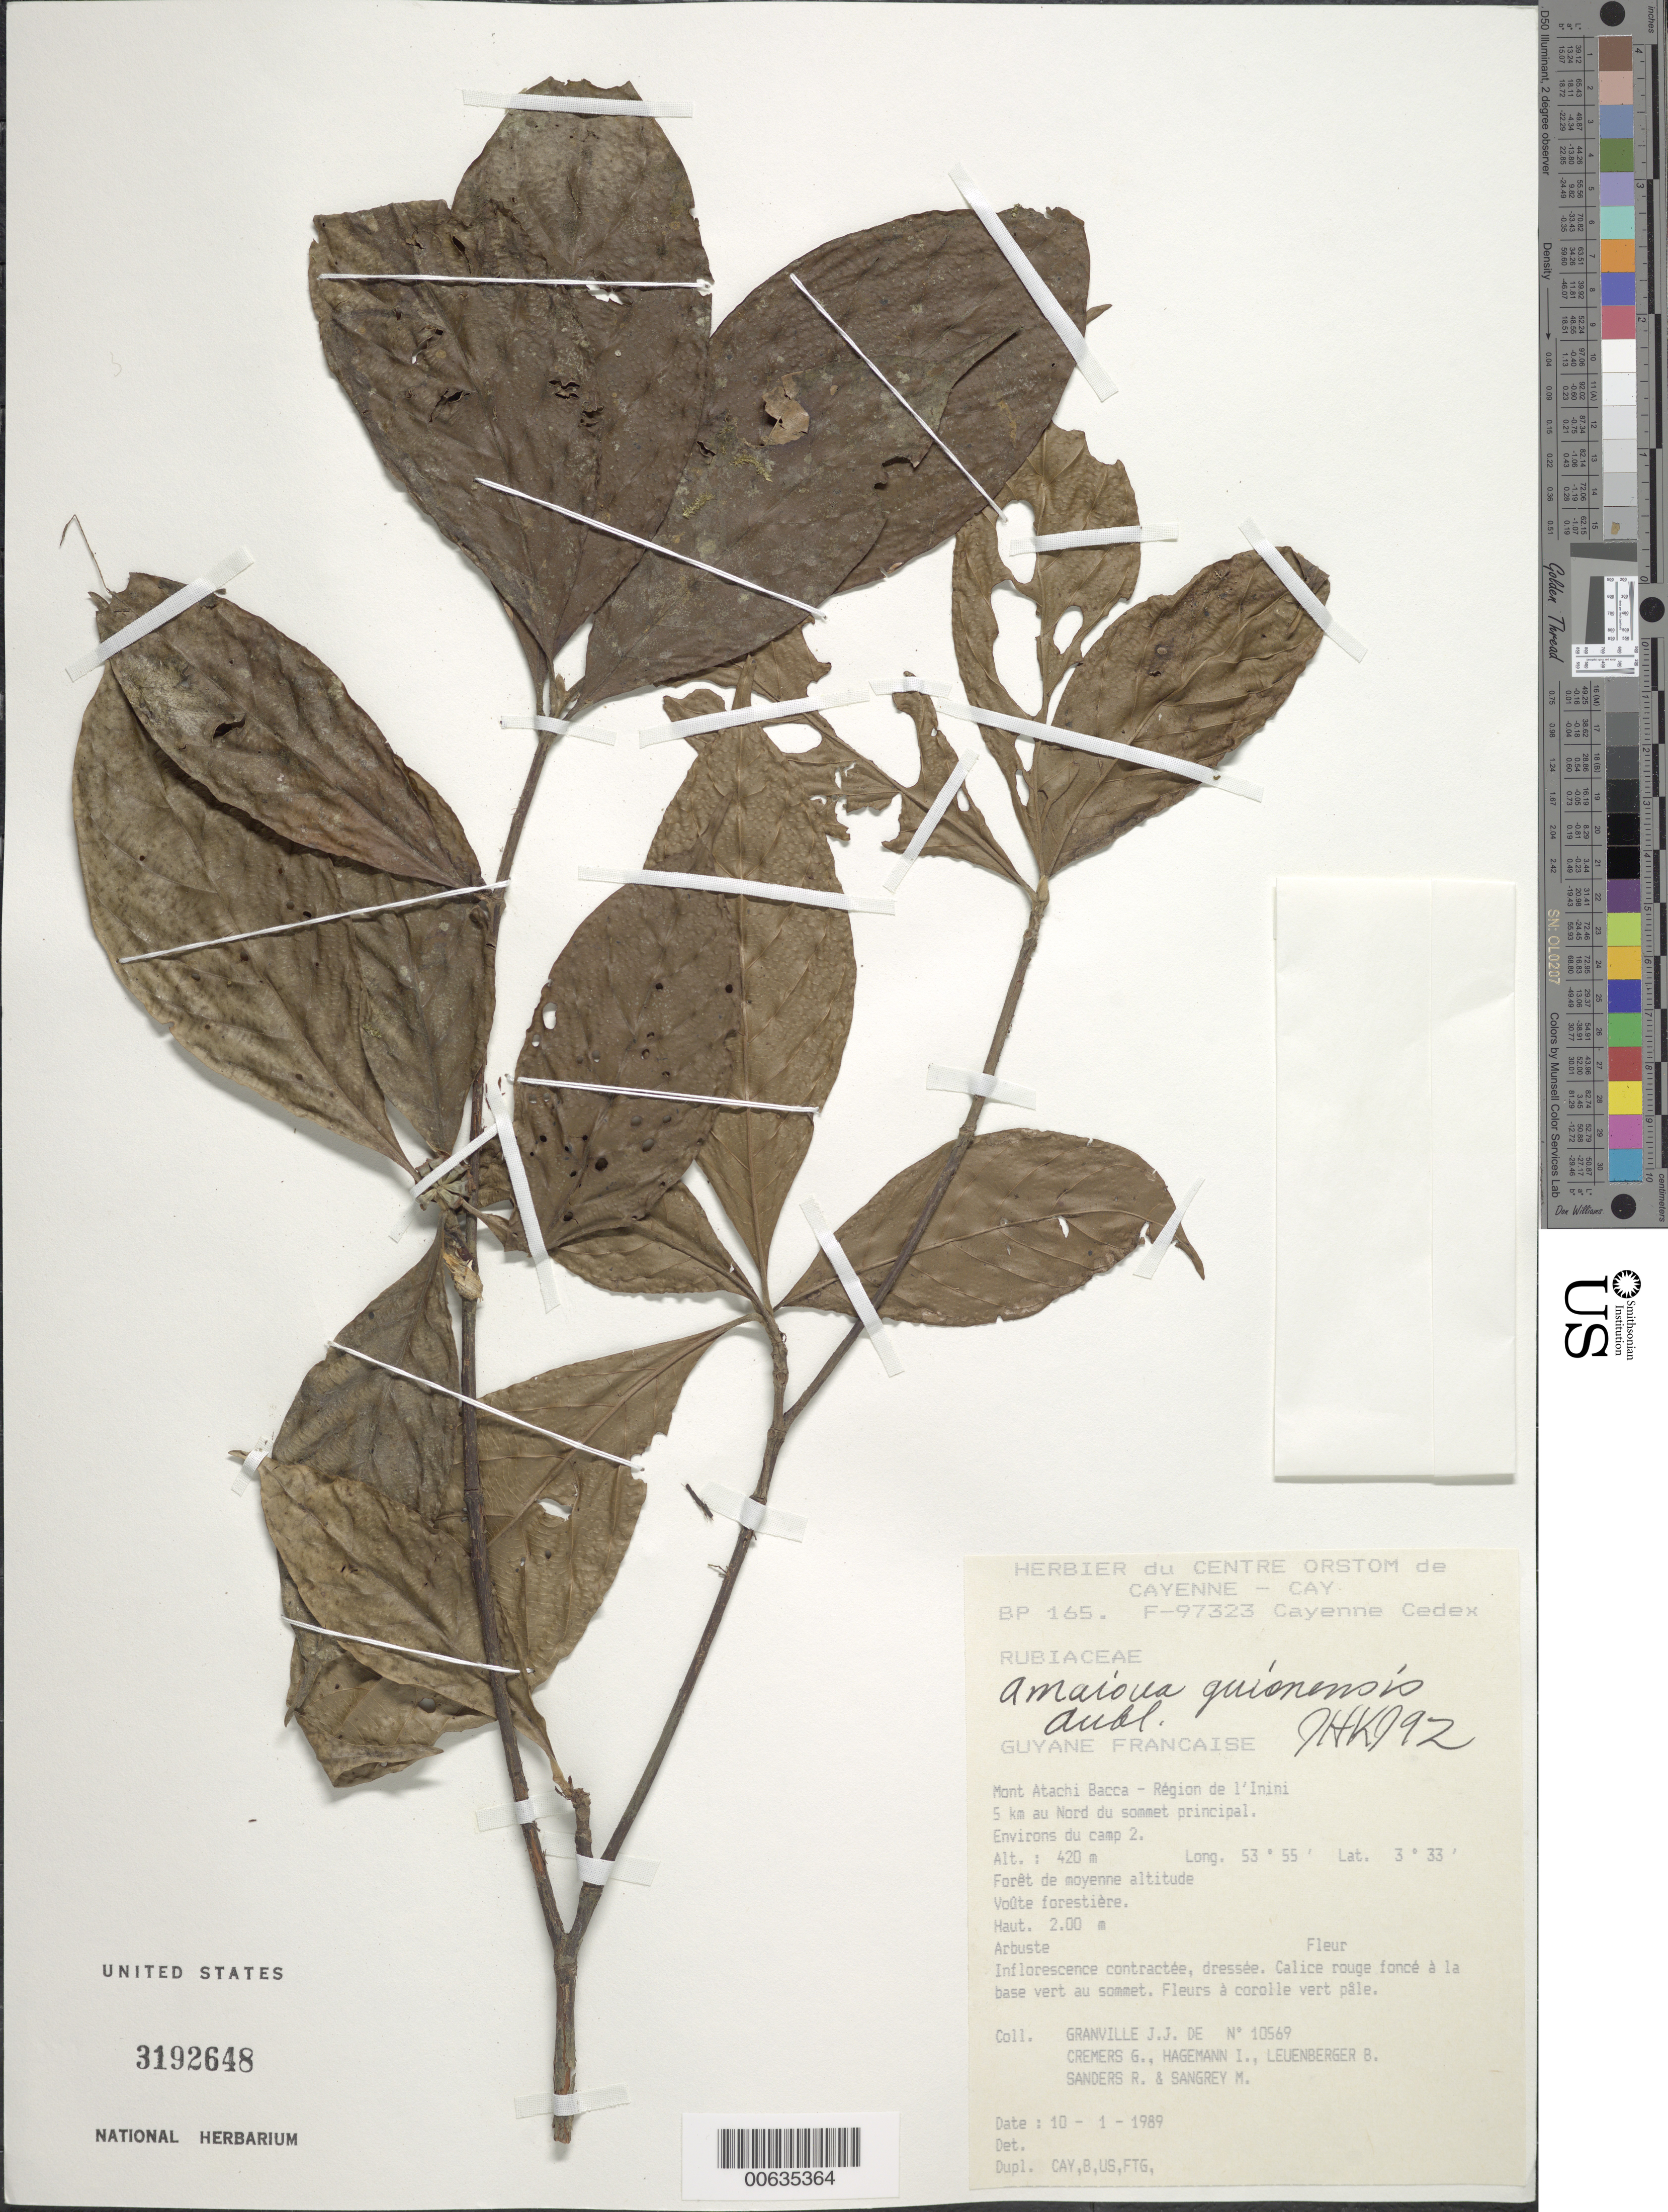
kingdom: Plantae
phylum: Tracheophyta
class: Magnoliopsida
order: Gentianales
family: Rubiaceae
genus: Amaioua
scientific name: Amaioua guianensis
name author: Aubl.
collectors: J.-J. de Granville, G. Cremers, J. Hagemann, B. E. Leuenberger & M. S. Sangrey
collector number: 10569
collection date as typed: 10-Jan-89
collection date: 1989-01-10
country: French Guiana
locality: Mont Atachi Bacca, région de l'Inini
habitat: Forest; middle altitude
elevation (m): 420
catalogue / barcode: US 3192648